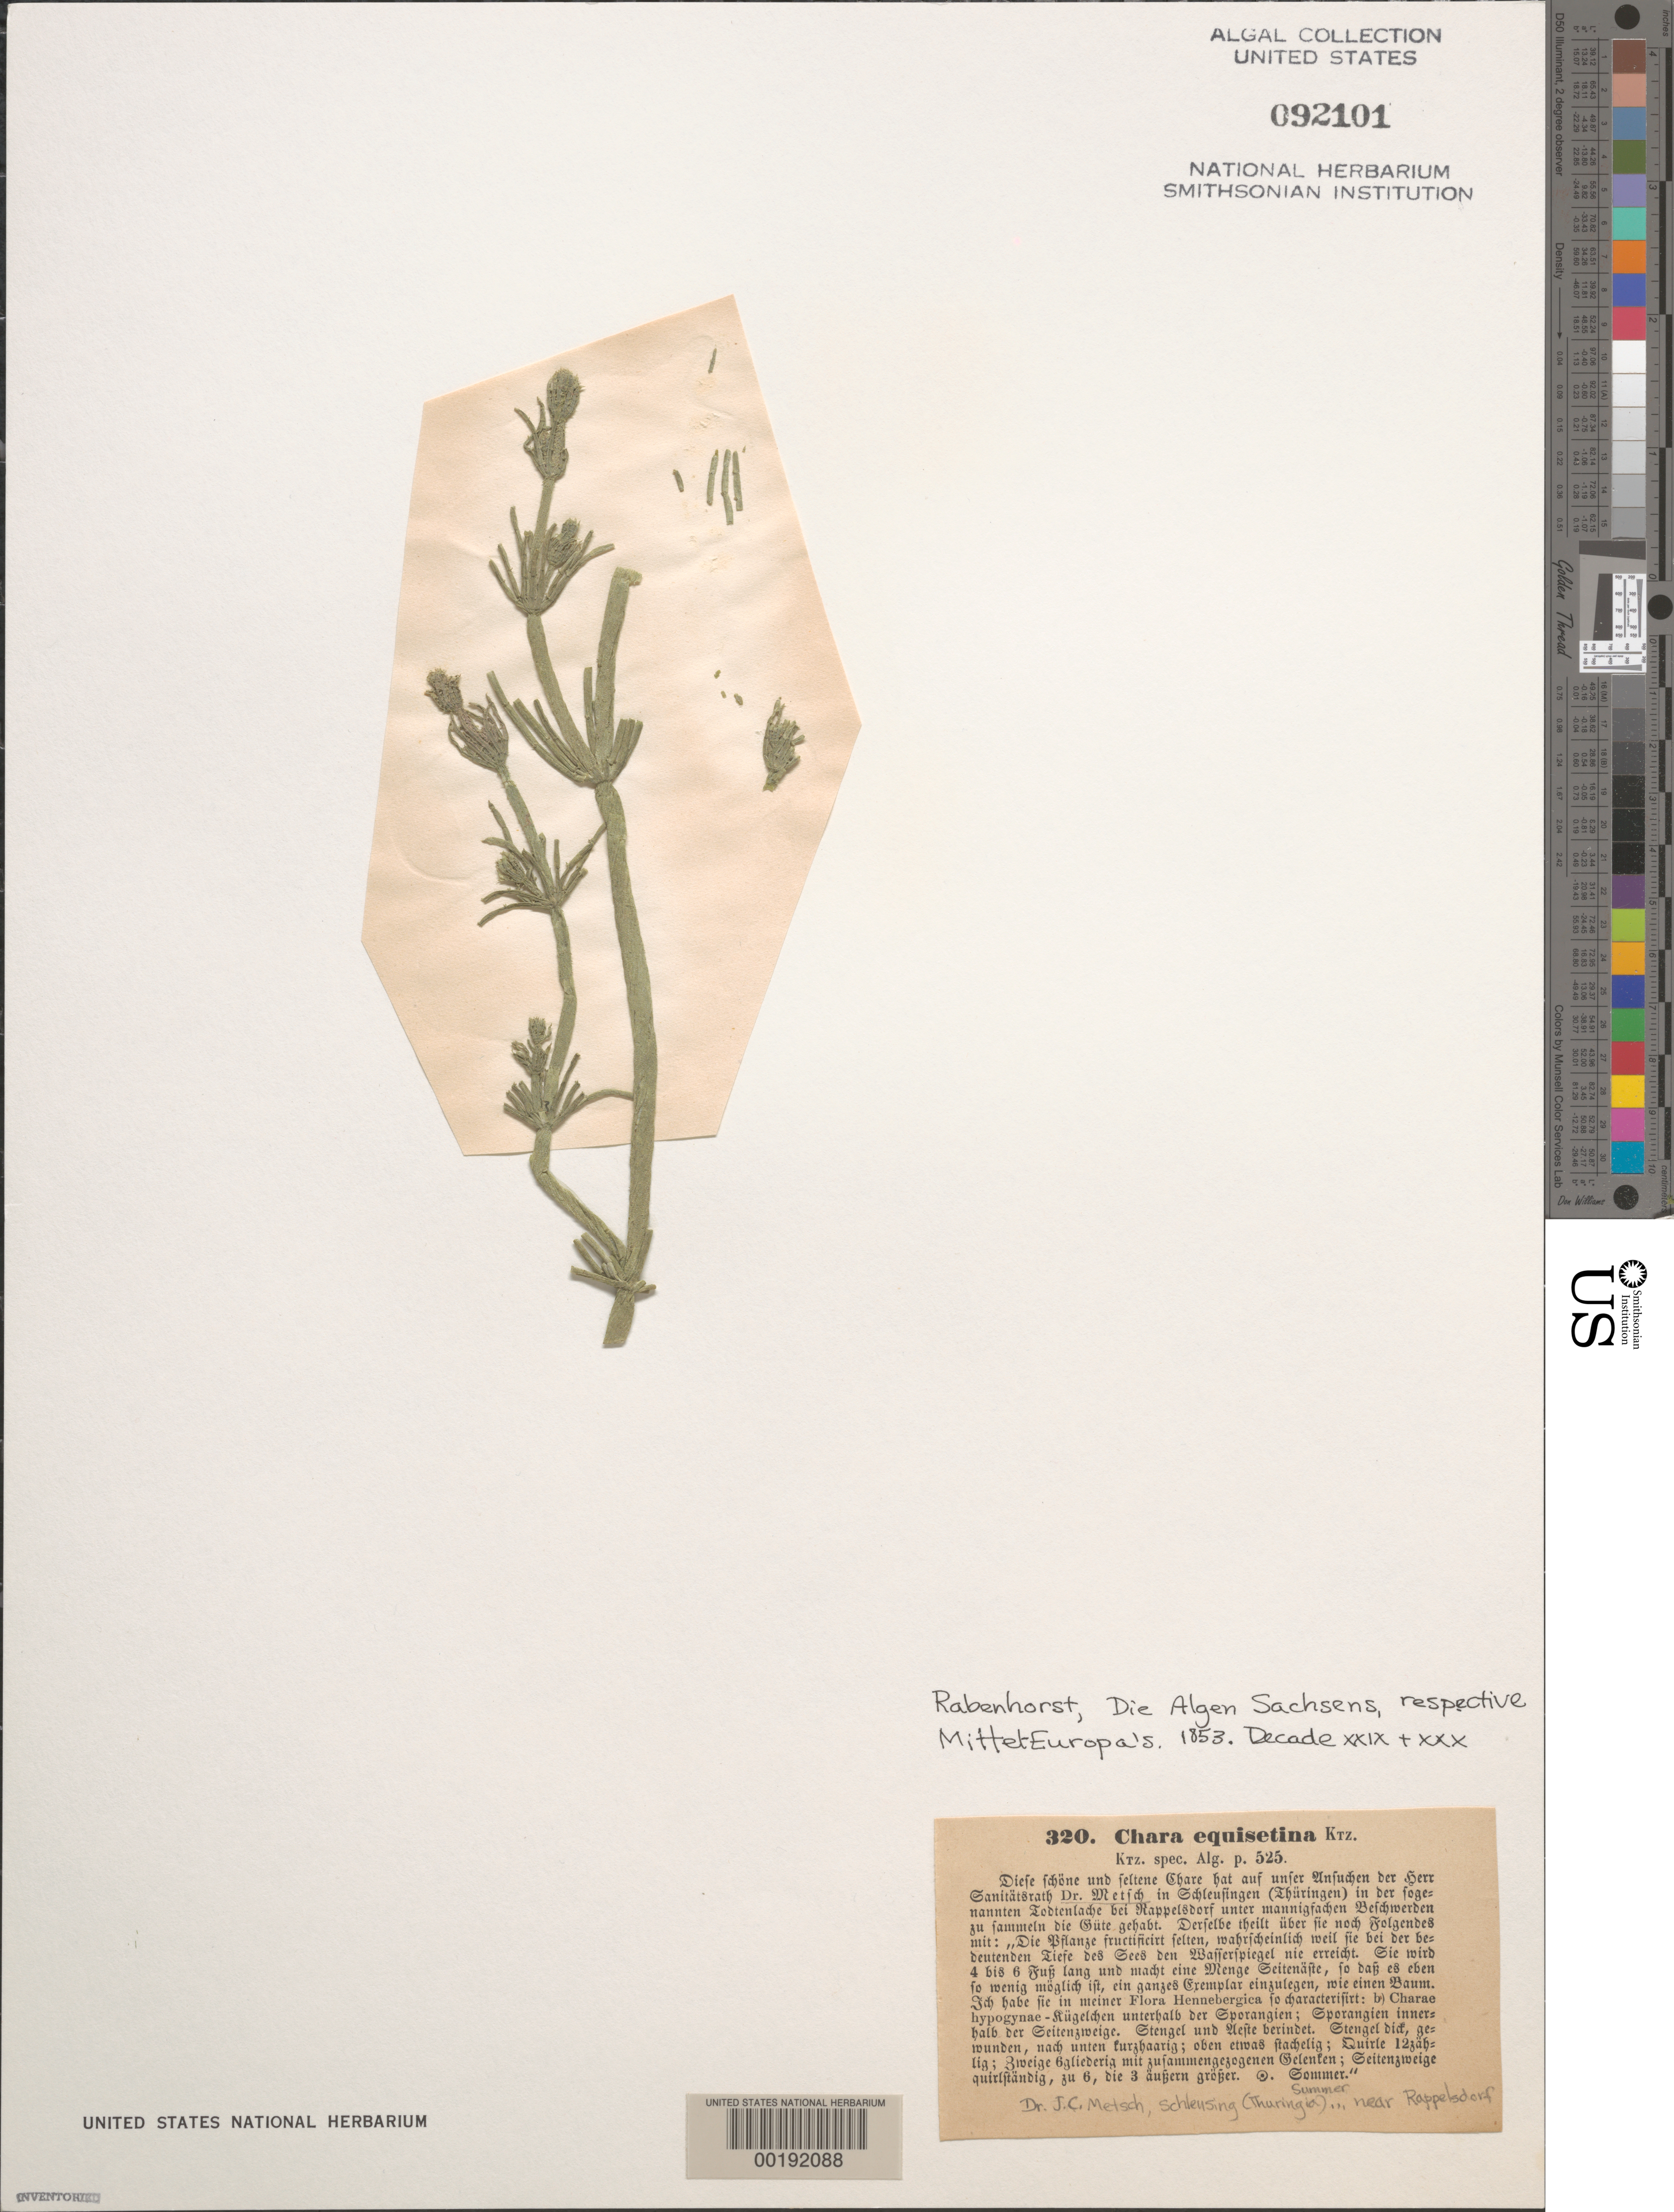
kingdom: Plantae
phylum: Charophyta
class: Charophyceae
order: Charales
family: Characeae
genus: Chara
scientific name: Chara hispida var. equisetina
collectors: J. Metsch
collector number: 320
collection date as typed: Sum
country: Germany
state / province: Thuringia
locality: Schleusing, thuringia near rappelsdorf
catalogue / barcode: US 92101